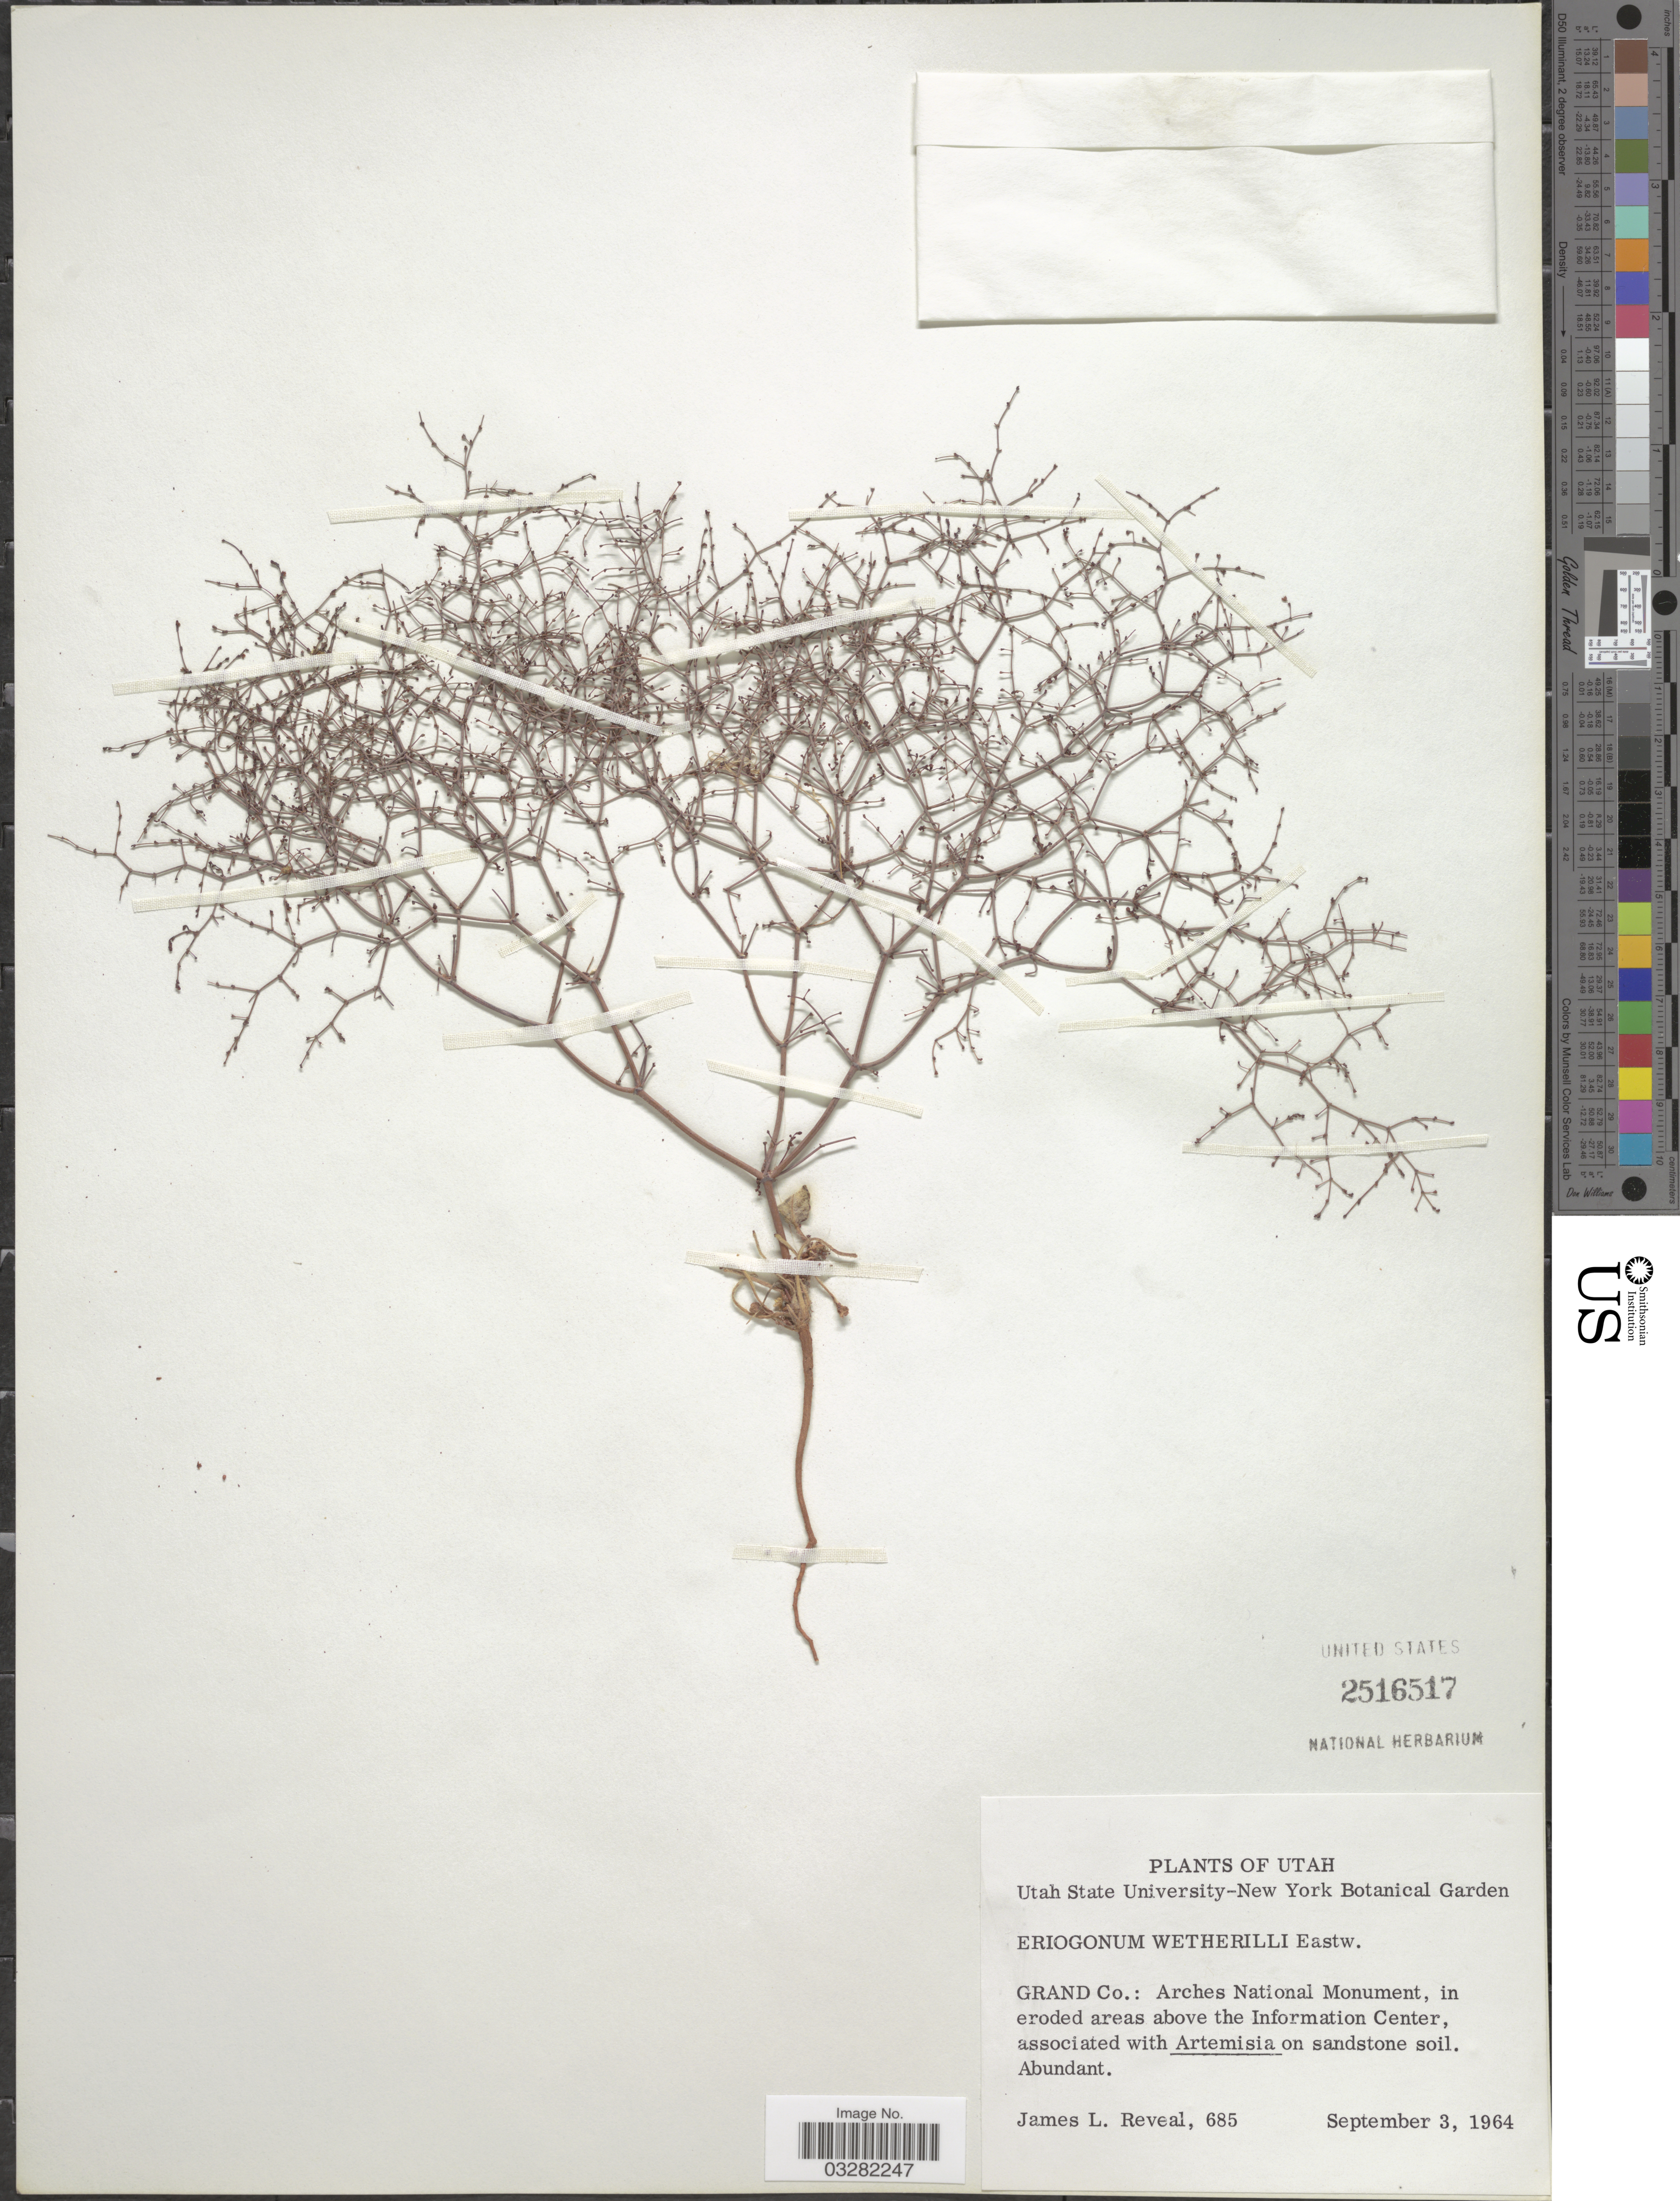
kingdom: Plantae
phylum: Tracheophyta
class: Magnoliopsida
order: Caryophyllales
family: Polygonaceae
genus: Eriogonum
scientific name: Eriogonum wetherillii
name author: Eastw.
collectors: J. L. Reveal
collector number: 685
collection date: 1964-09-03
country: United States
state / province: Utah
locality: Grand Co.: Arches National Monument, in eroded areas above the Information Center.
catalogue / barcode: US 2516517